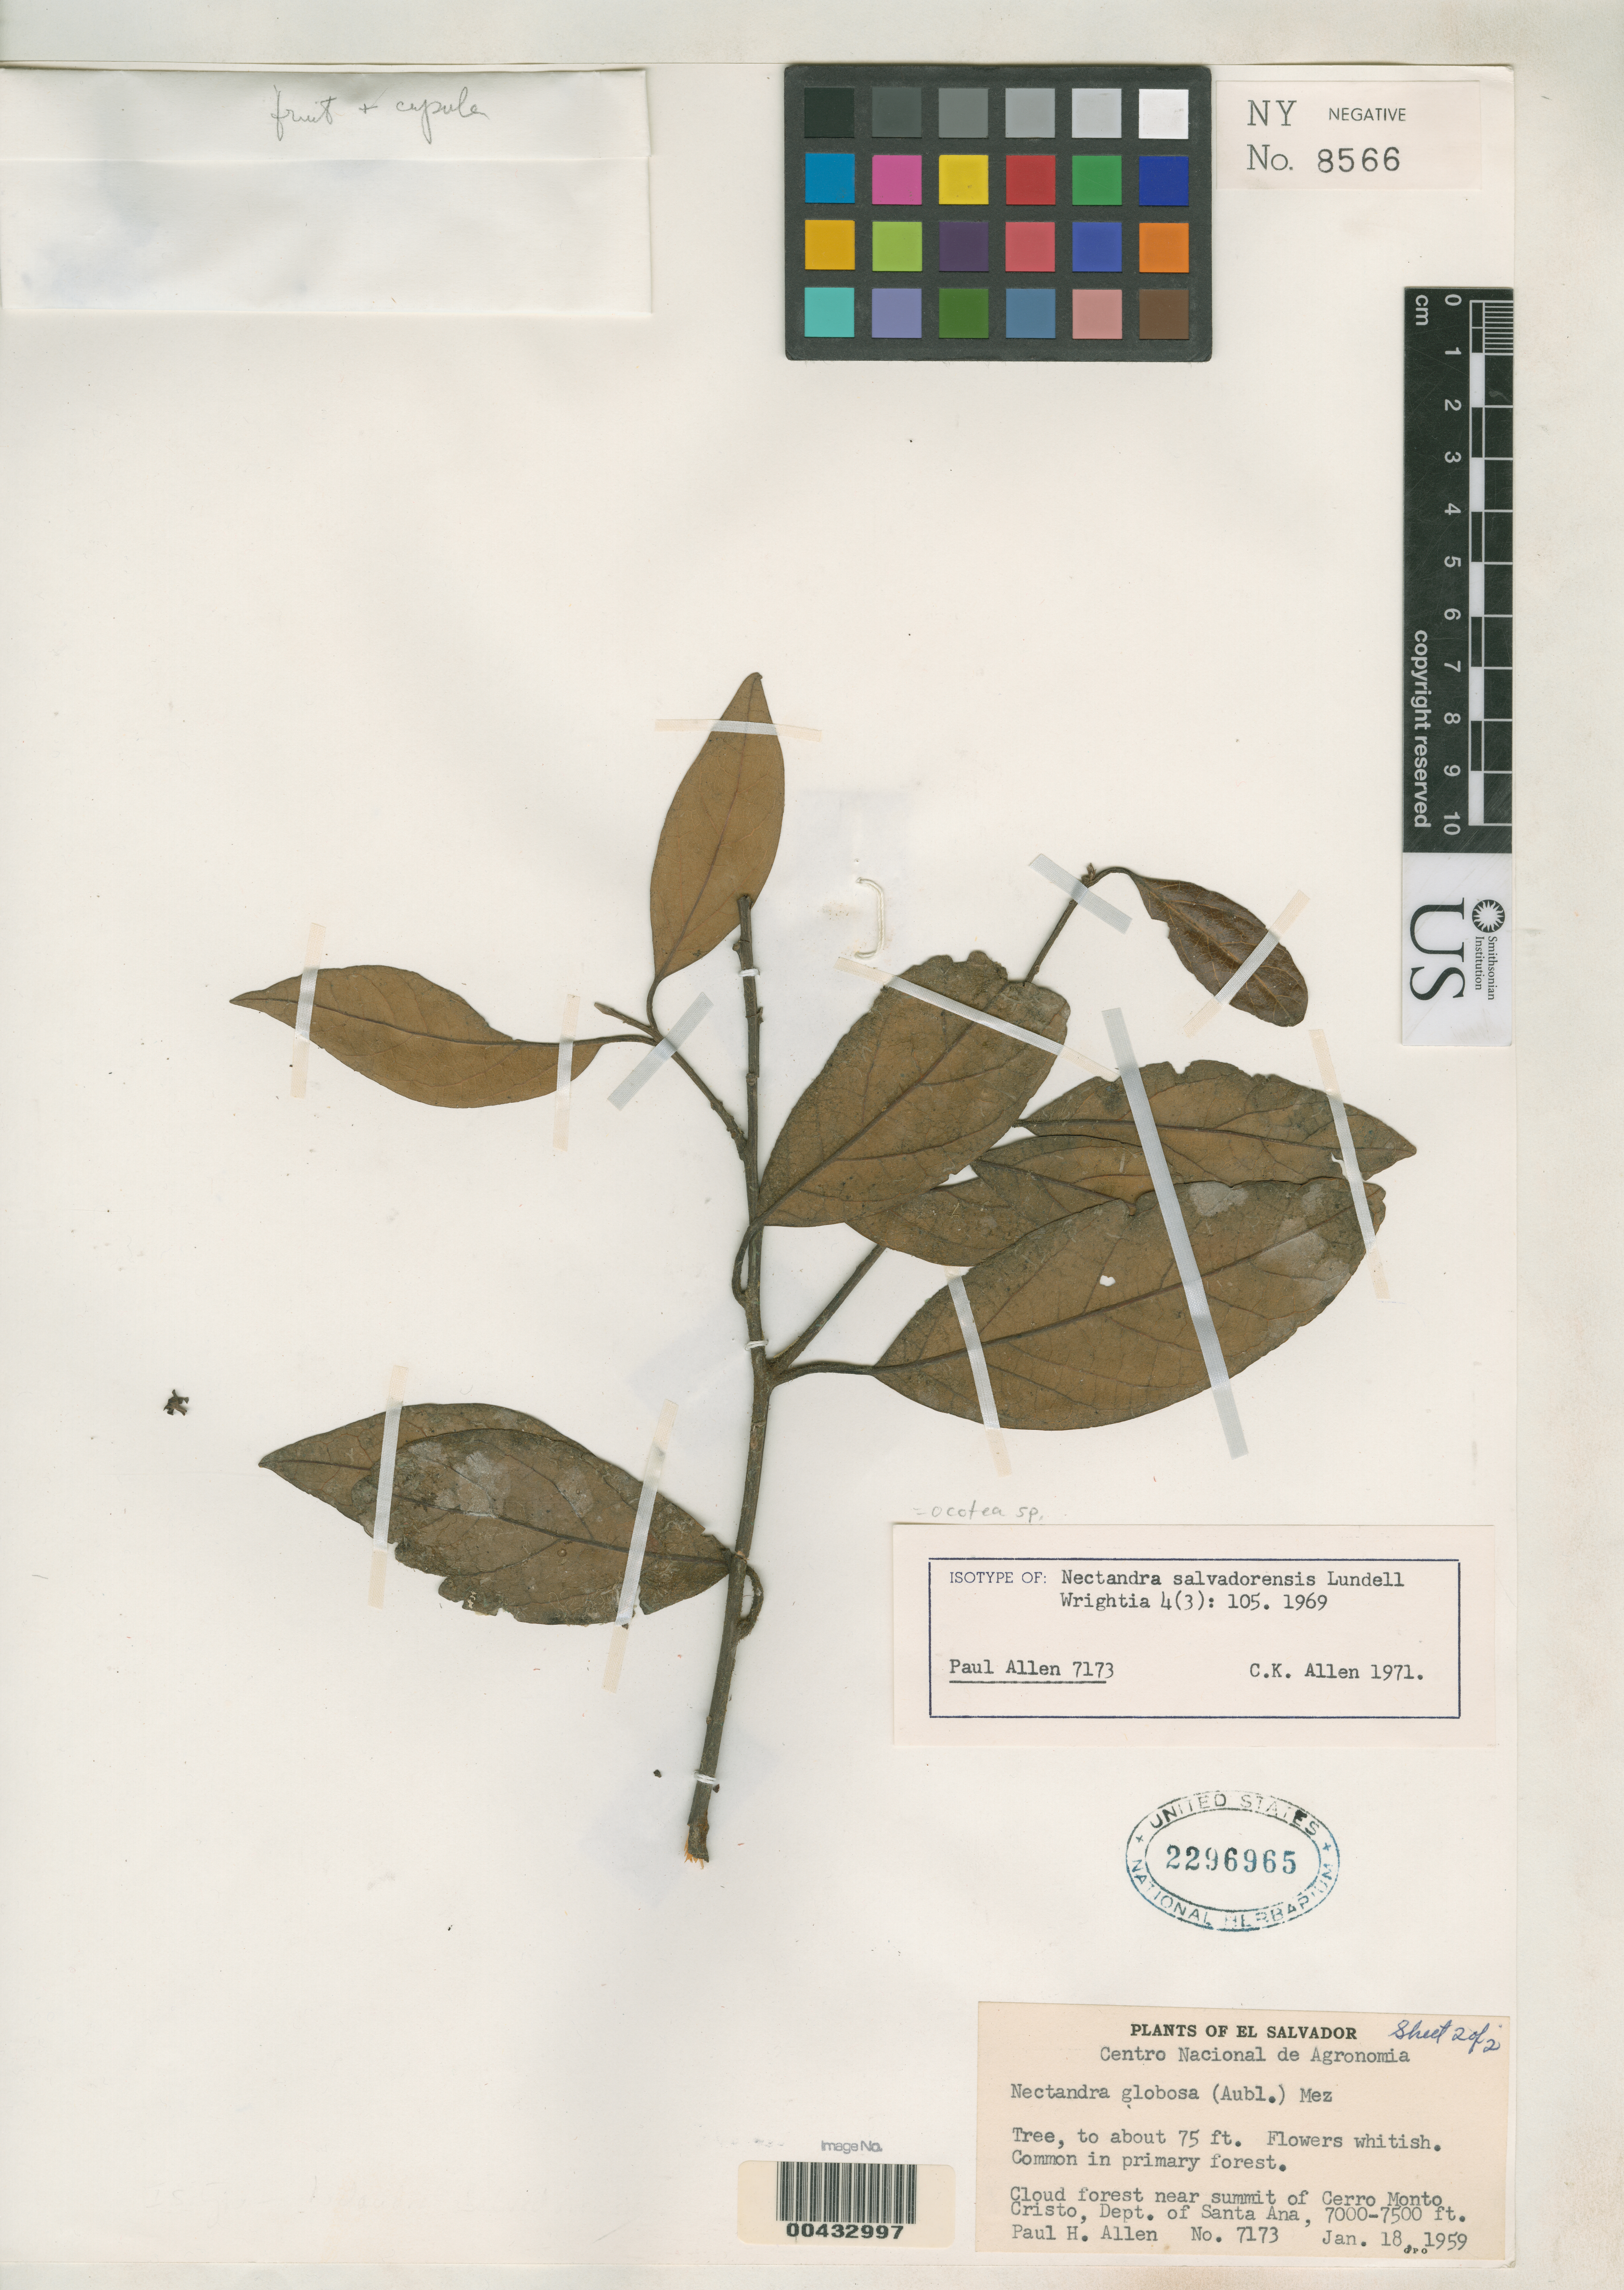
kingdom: Plantae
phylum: Tracheophyta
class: Magnoliopsida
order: Laurales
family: Lauraceae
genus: Nectandra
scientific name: Nectandra salvadorensis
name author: Lundell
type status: Isotype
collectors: P. H. Allen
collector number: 7173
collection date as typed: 18 Jan 1959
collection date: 1959-01-18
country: El Salvador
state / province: Santa Ana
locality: Near summit of Cerro Monte Cristo.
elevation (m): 2134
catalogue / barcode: US 2296965